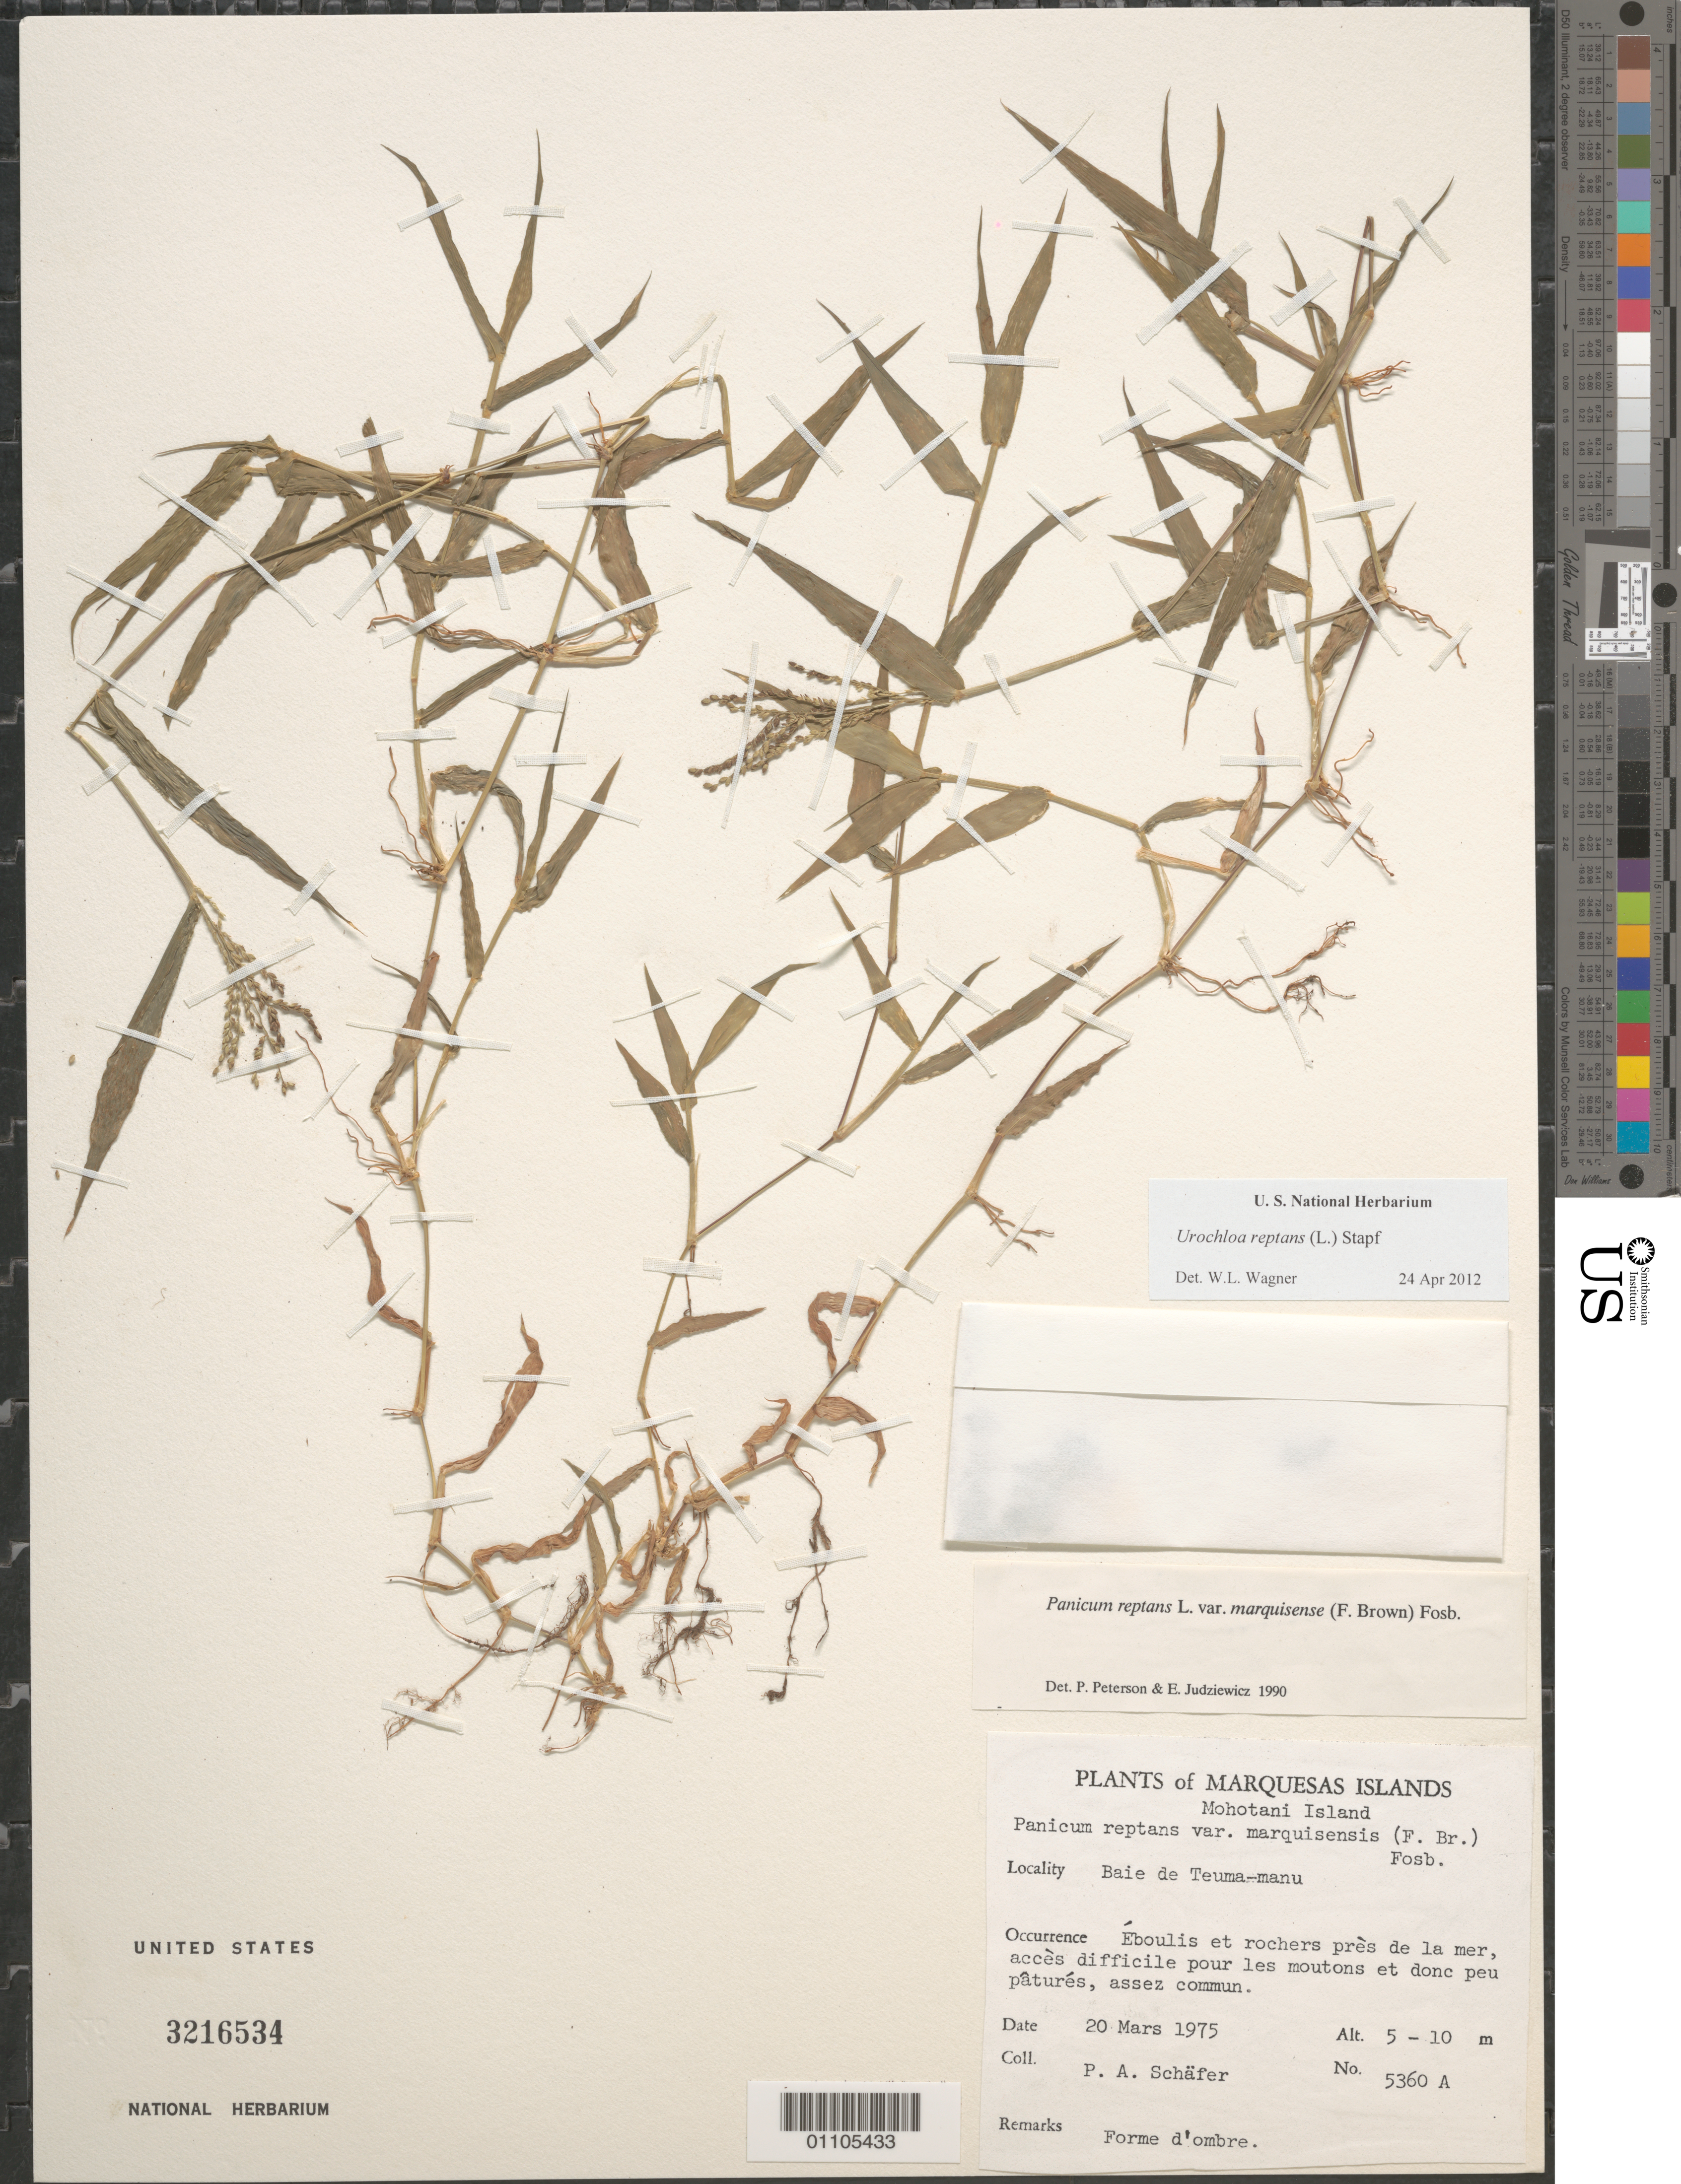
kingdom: Plantae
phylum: Tracheophyta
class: Liliopsida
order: Poales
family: Poaceae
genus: Urochloa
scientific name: Urochloa reptans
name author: (L.) Stapf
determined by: Peterson, P. M.; Judziewicz, E. J.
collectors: P. A. Schäfer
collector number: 5360A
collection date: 1975-03-20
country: French Polynesia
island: Mohotani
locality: Baie de Teuma-manu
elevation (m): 5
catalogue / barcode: US 3216534